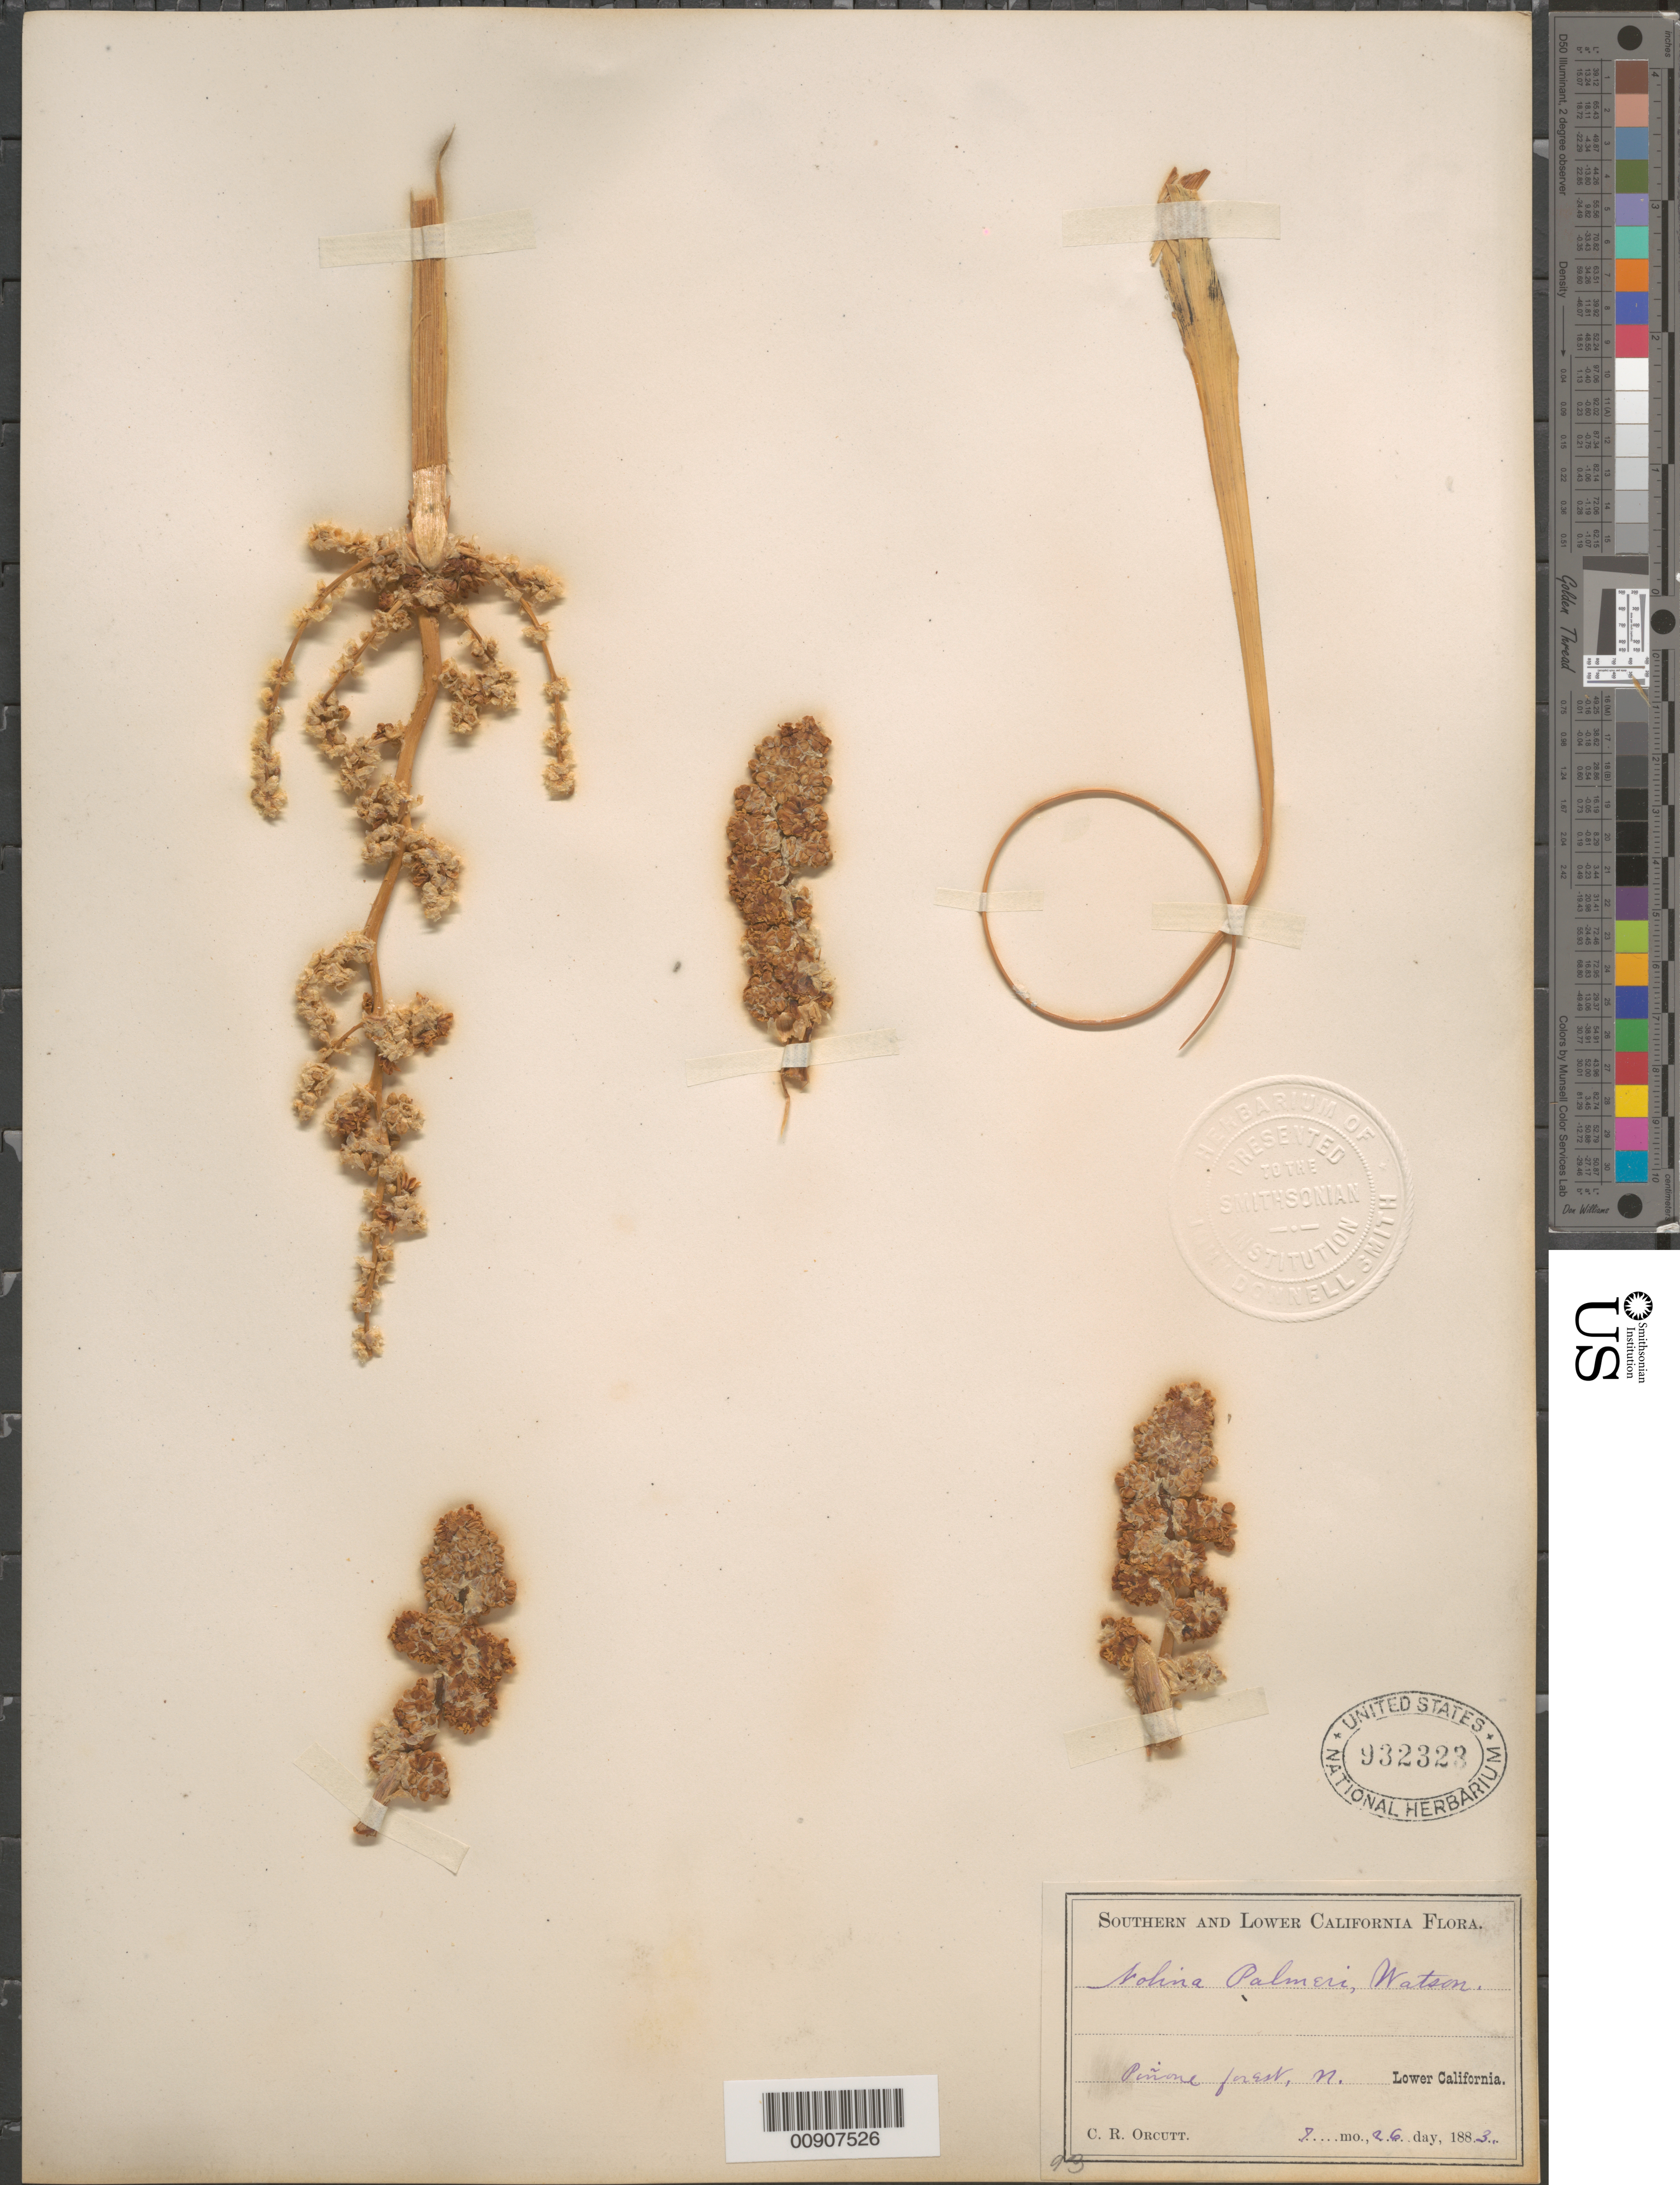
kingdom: Plantae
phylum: Tracheophyta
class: Liliopsida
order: Asparagales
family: Asparagaceae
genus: Nolina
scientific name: Nolina palmeri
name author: S. Watson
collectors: C. R. Orcutt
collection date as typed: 26 Jul 1883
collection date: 1883-07-26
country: Mexico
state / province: Baja California Norte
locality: Northern Lower California.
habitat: Piñone forest.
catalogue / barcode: US 932323